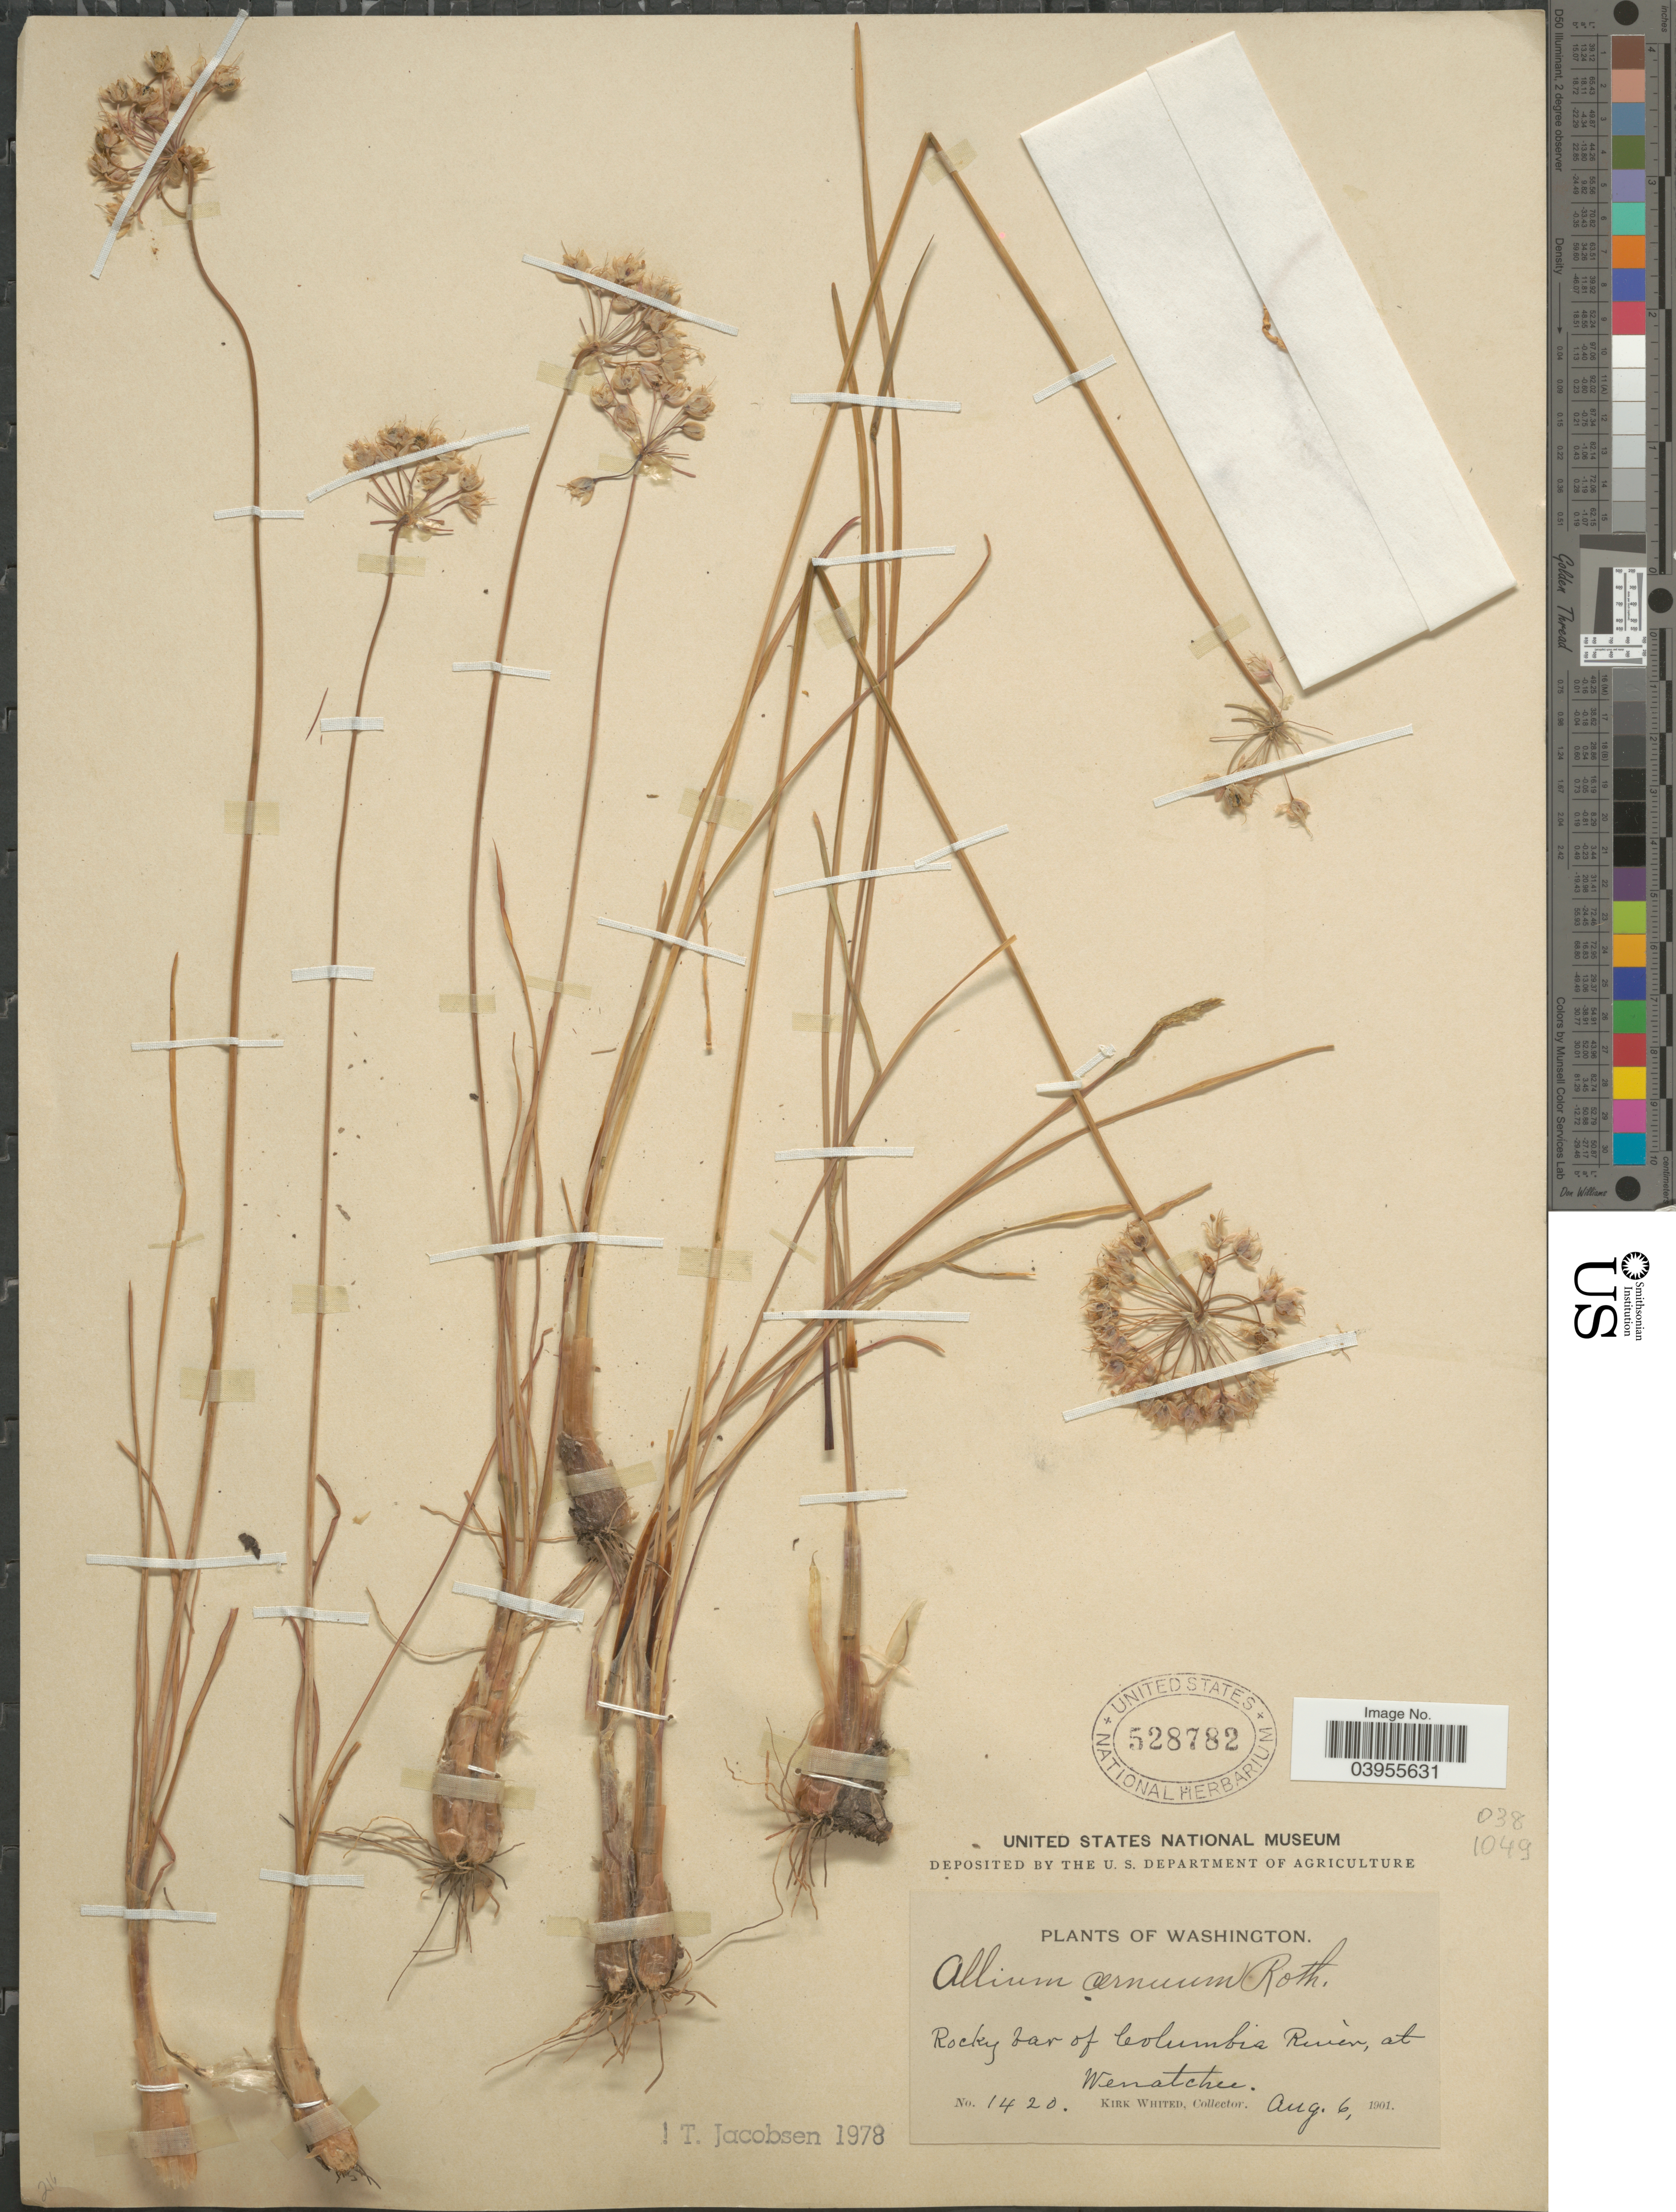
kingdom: Plantae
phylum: Tracheophyta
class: Liliopsida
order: Asparagales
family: Amaryllidaceae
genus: Allium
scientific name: Allium cernuum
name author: Roth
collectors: K. Whited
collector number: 1420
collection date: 1901-08-06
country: United States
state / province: Washington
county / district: Chelan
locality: Rocky bar of Columbia River, at Wenatchee.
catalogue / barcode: US 528782